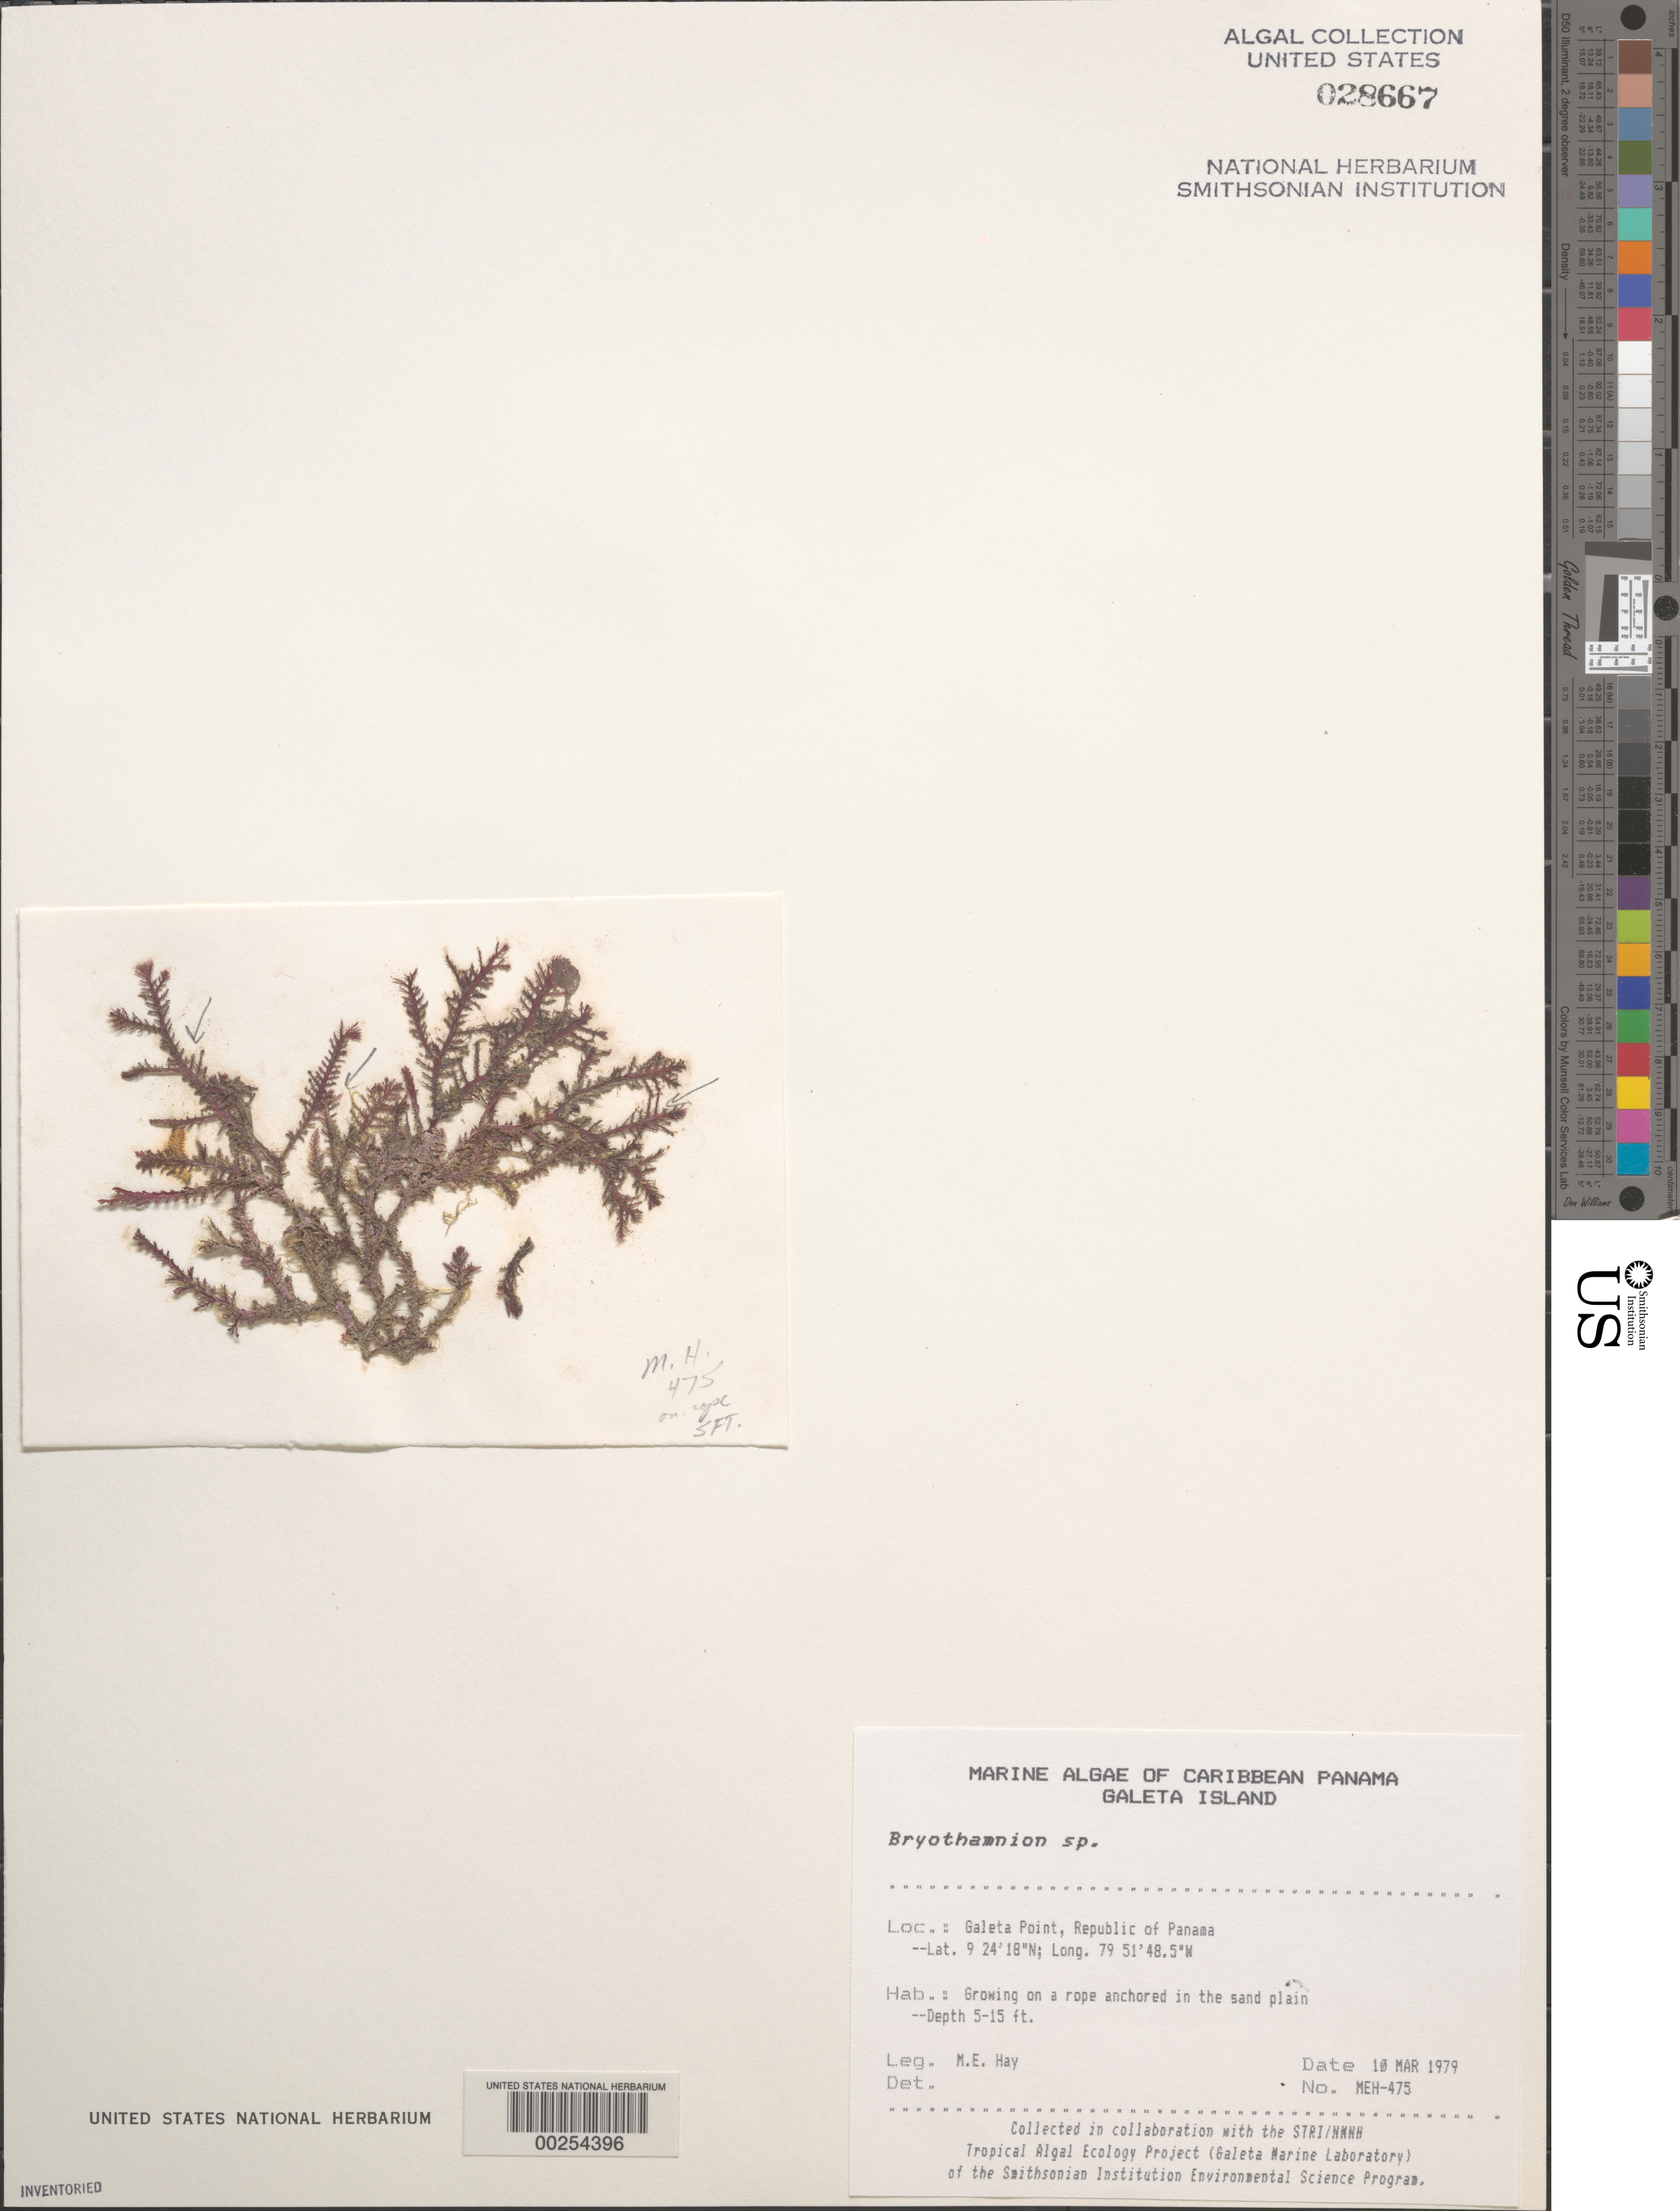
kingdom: Plantae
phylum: Rhodophyta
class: Florideophyceae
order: Ceramiales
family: Rhodomelaceae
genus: Bryothamnion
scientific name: Bryothamnion sp.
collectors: M. E. Hay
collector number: MEH-475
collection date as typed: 10 Mar 1979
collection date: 1979-03-10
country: Panama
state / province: Colón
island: Galeta Island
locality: Galeta Point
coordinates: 9 24' 18" N, 79 51' 48.5" W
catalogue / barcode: US 28667